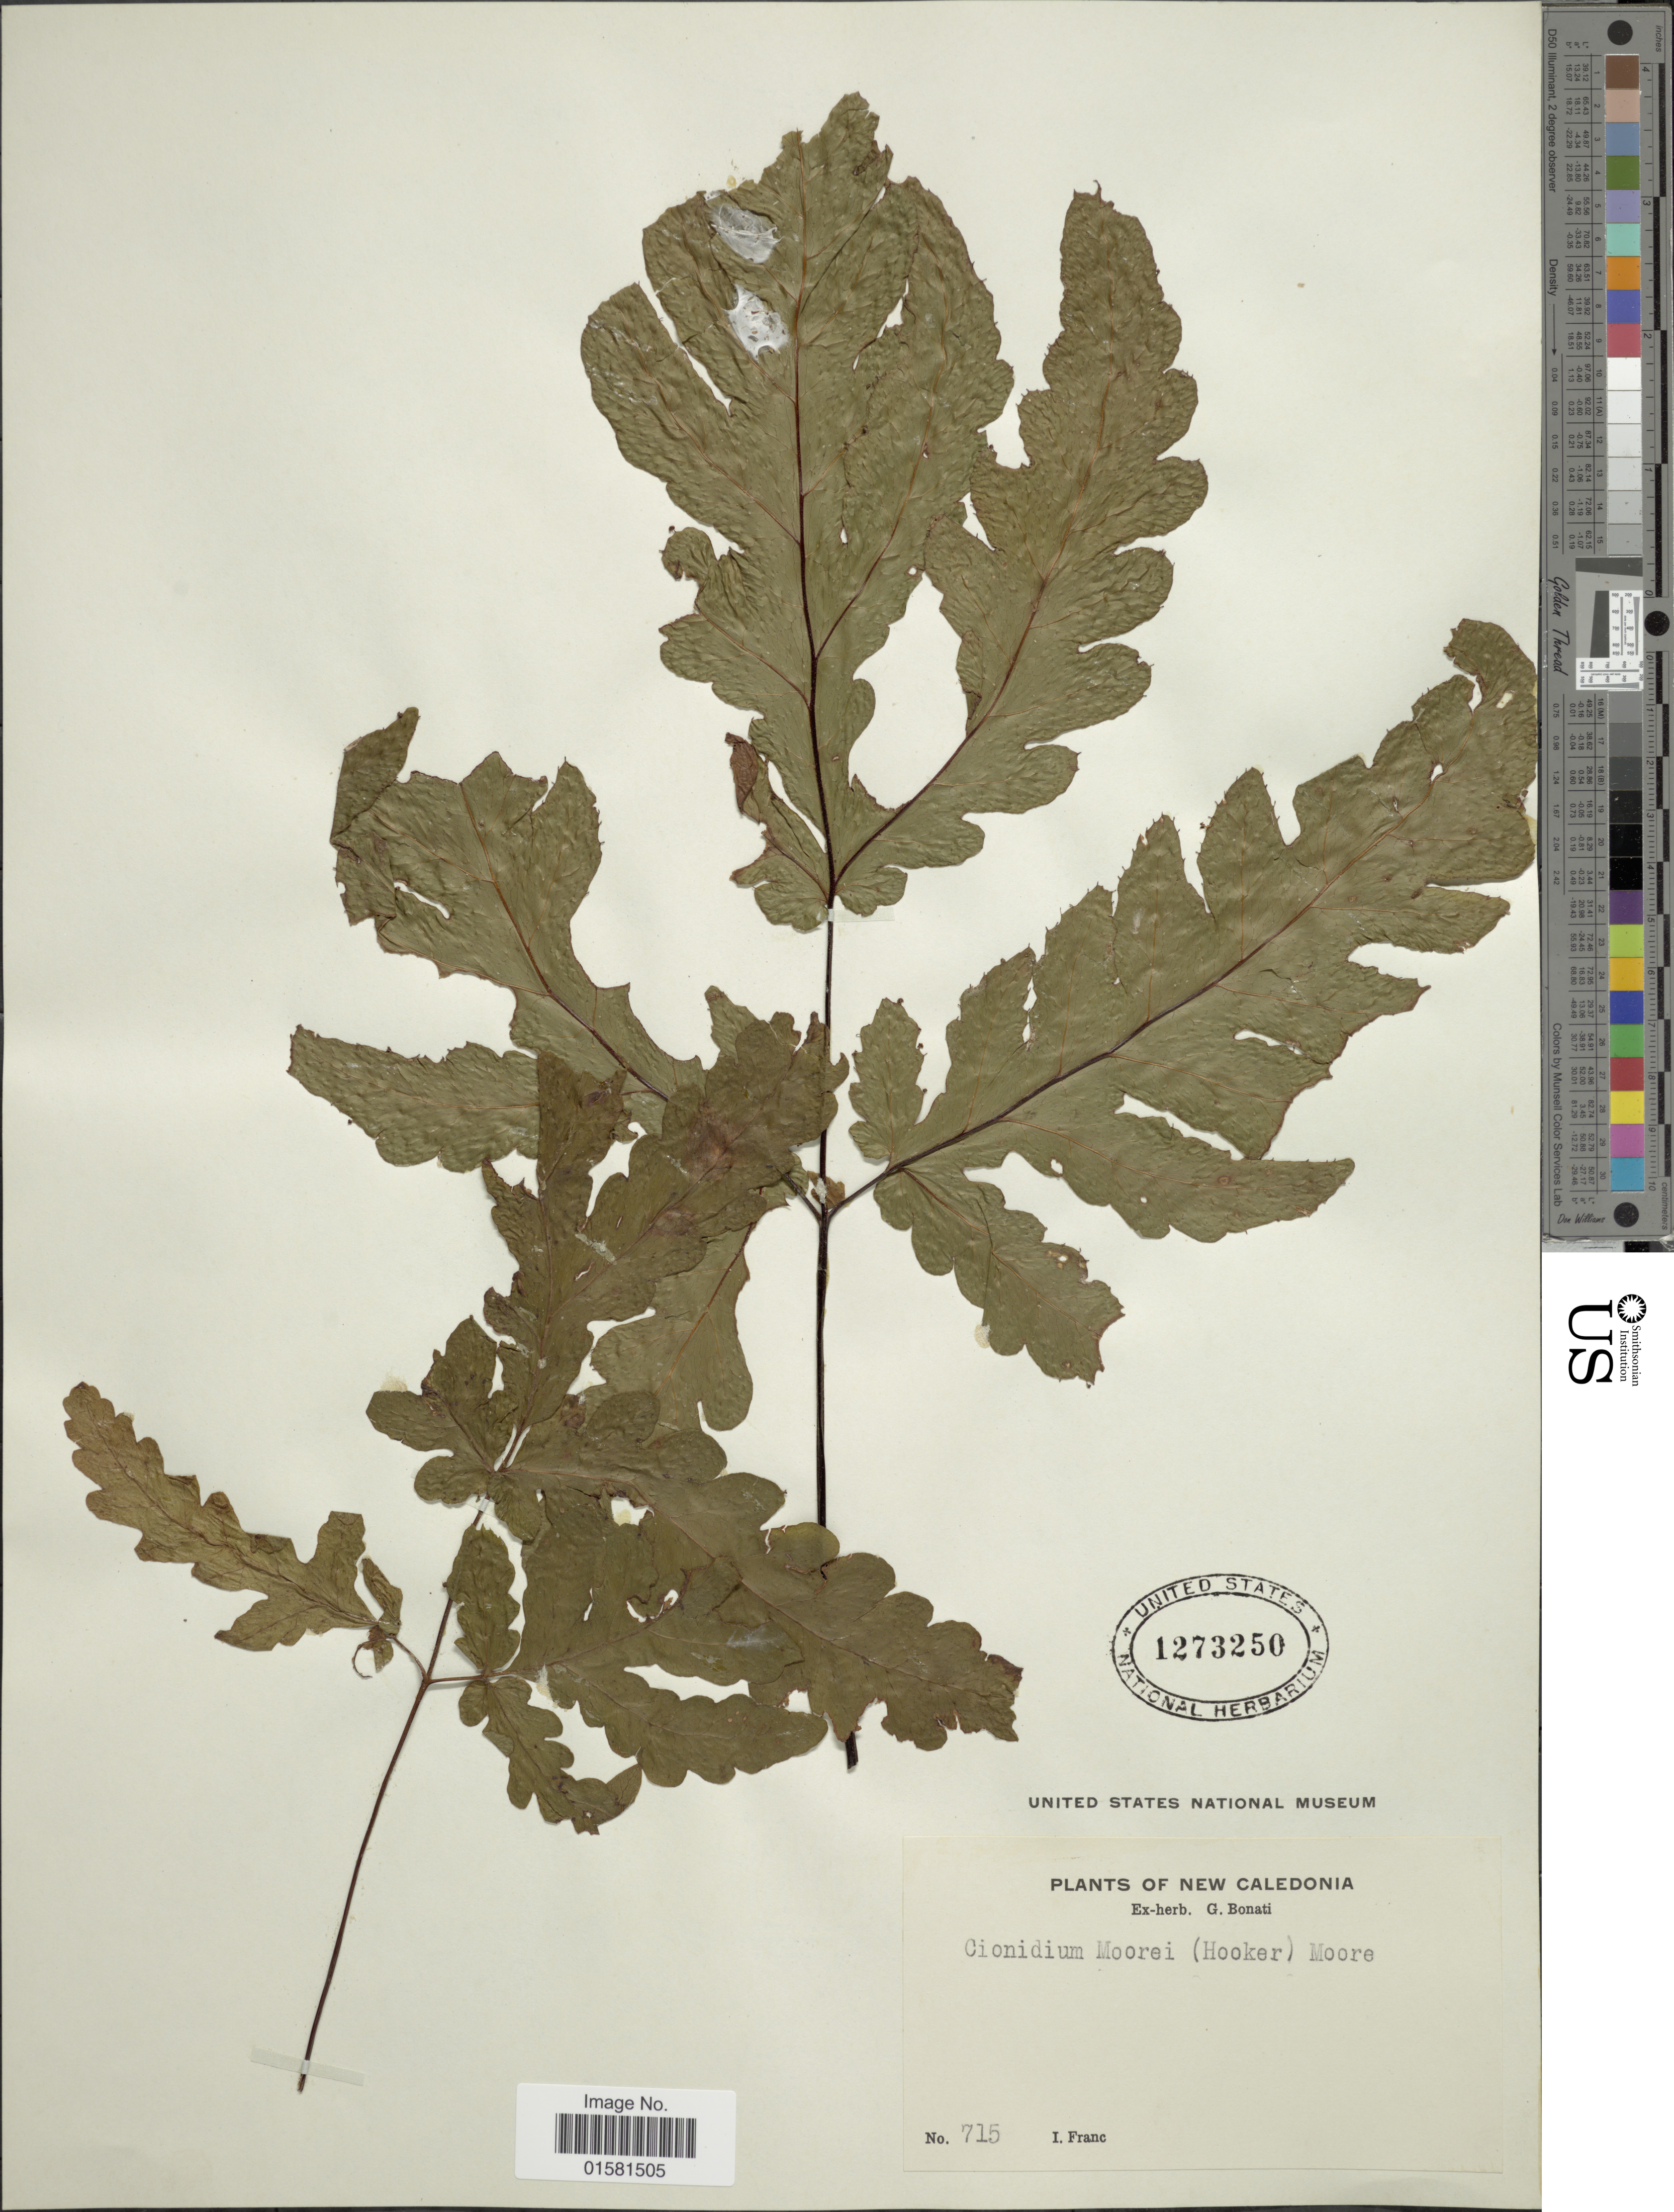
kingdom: Plantae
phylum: Tracheophyta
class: Polypodiopsida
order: Polypodiales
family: Tectariaceae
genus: Tectaria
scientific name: Tectaria moorei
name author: (Hook.) C. Chr.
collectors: I. Franc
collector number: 715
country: New Caledonia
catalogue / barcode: US 1273250